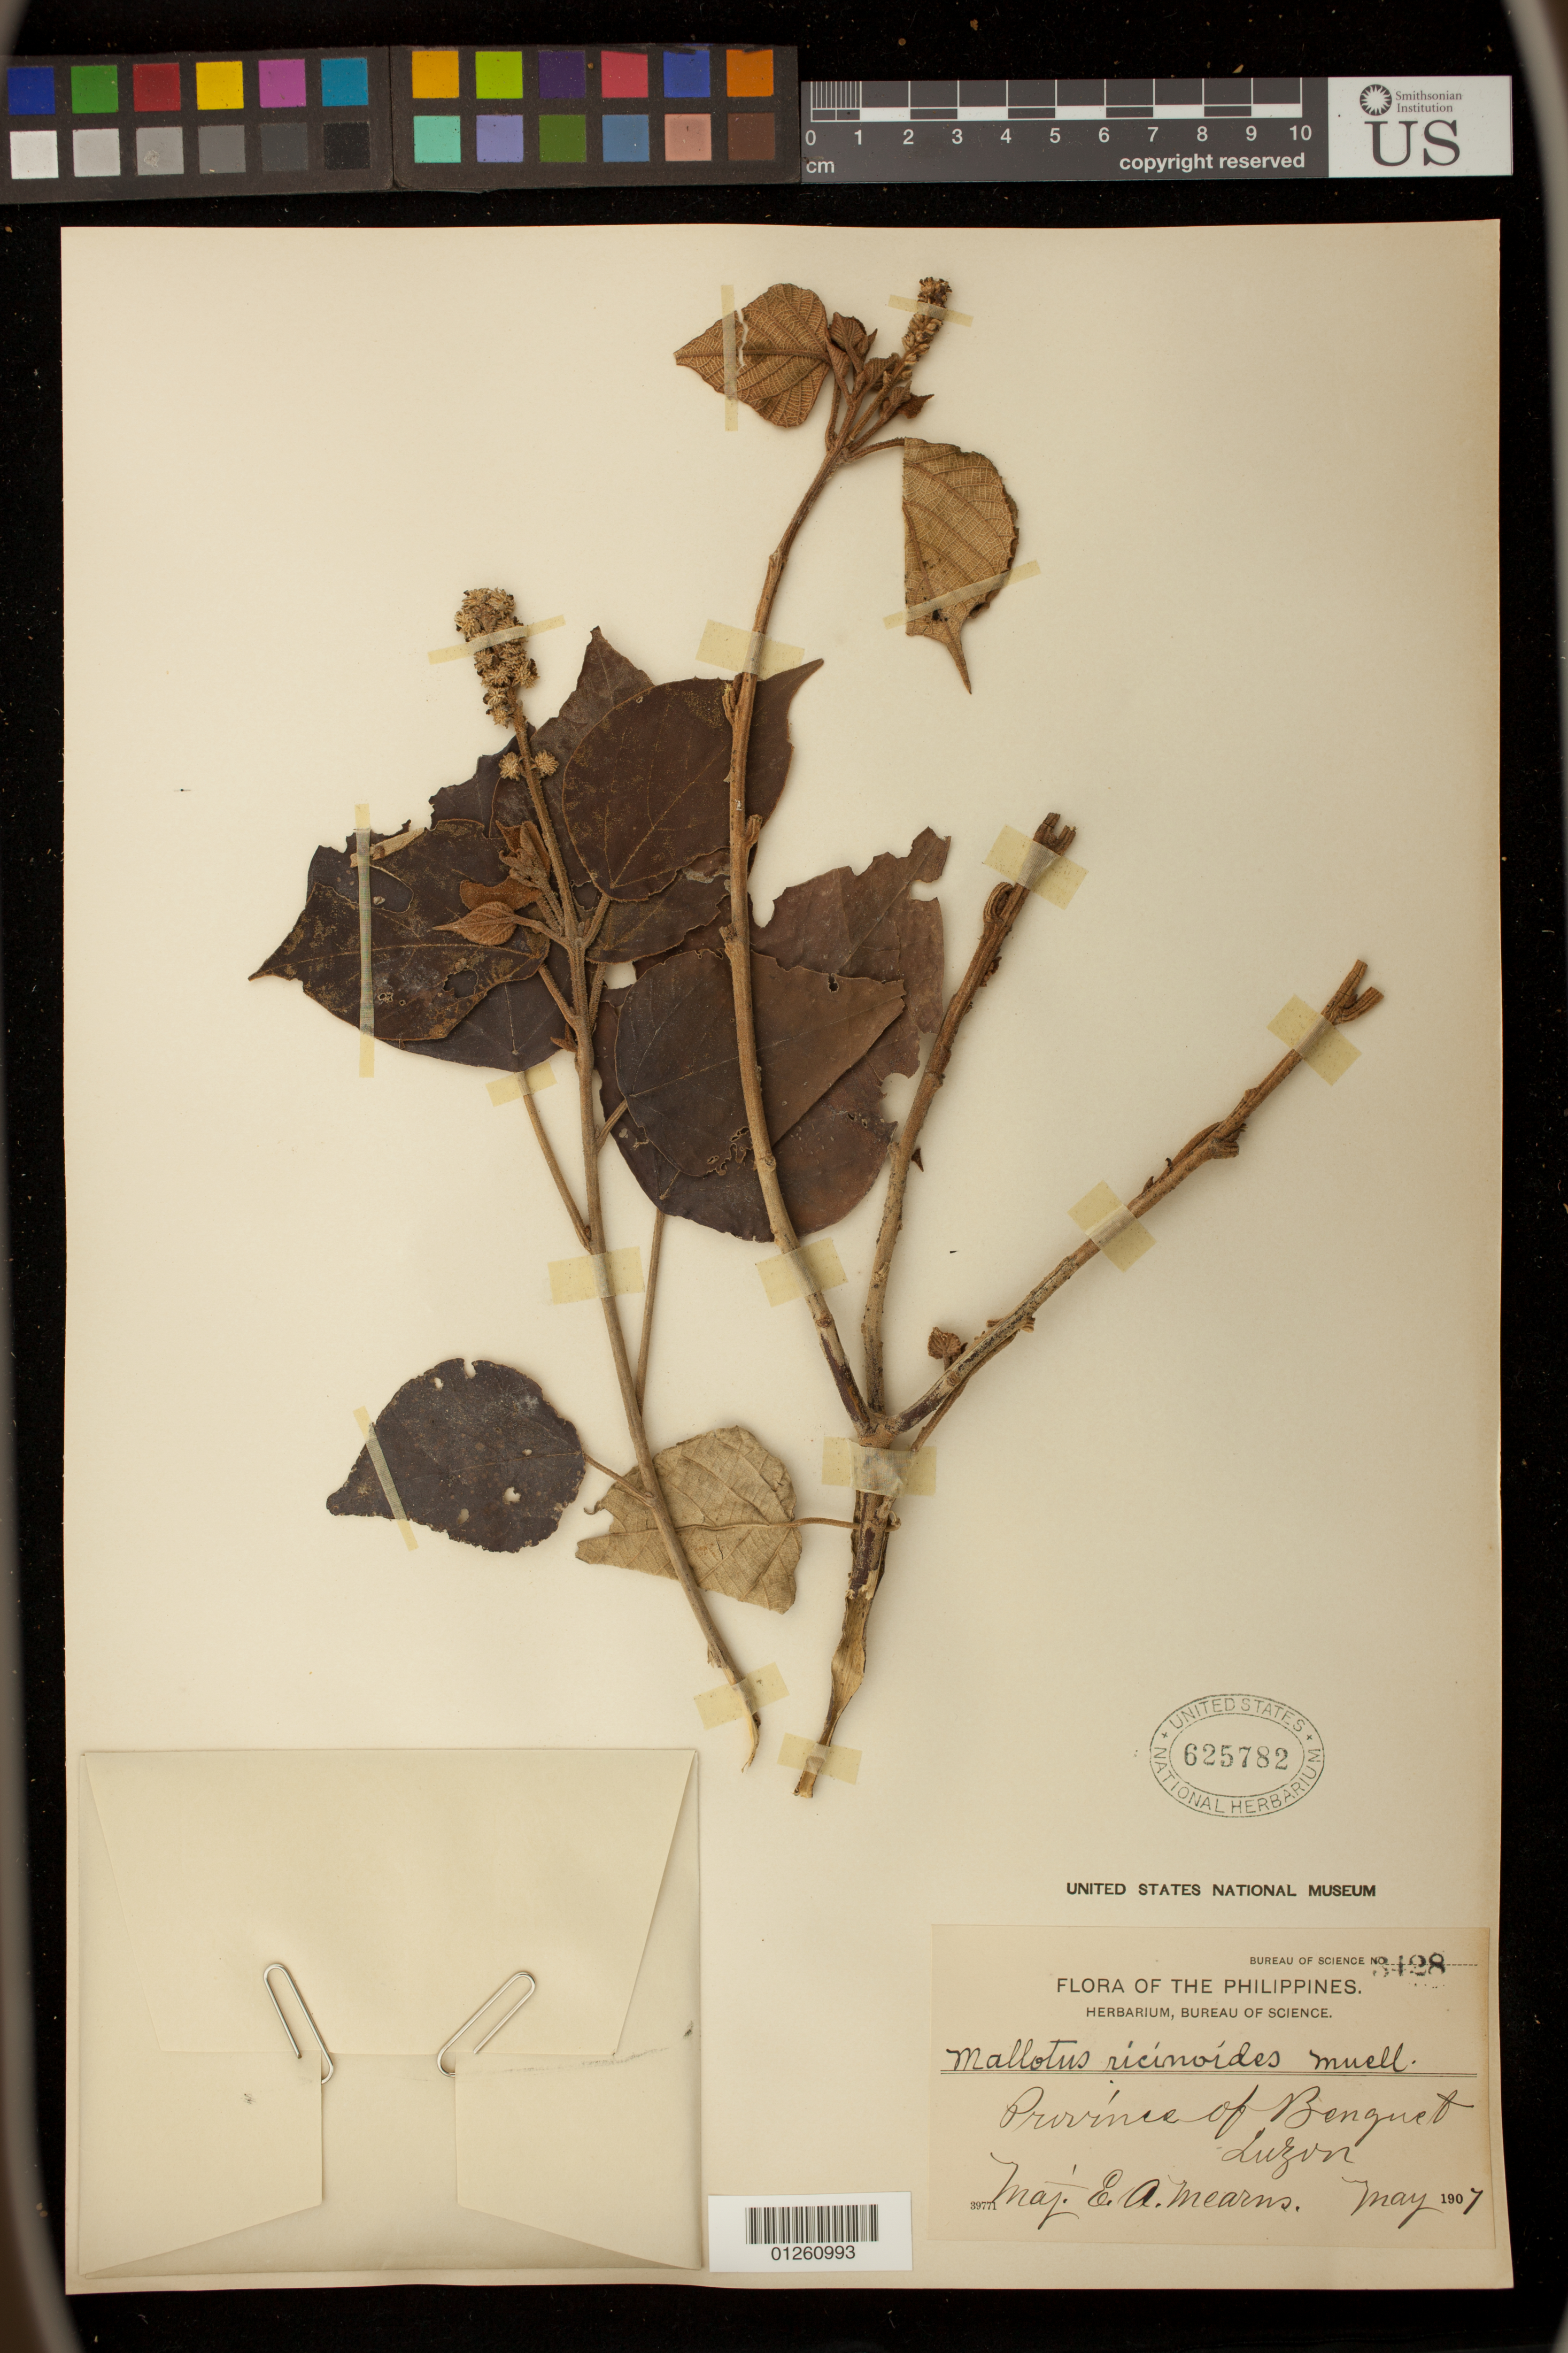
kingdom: Plantae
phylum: Tracheophyta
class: Magnoliopsida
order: Malpighiales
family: Euphorbiaceae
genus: Mallotus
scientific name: Mallotus ricinoides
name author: (Pers.) Müll. Arg.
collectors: E. A. Mearns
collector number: Bur. Sci. 3428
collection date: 1907-05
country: Philippines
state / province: Cordillera (Administrative Region)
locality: Province of Benguet, Luzon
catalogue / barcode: US 625782